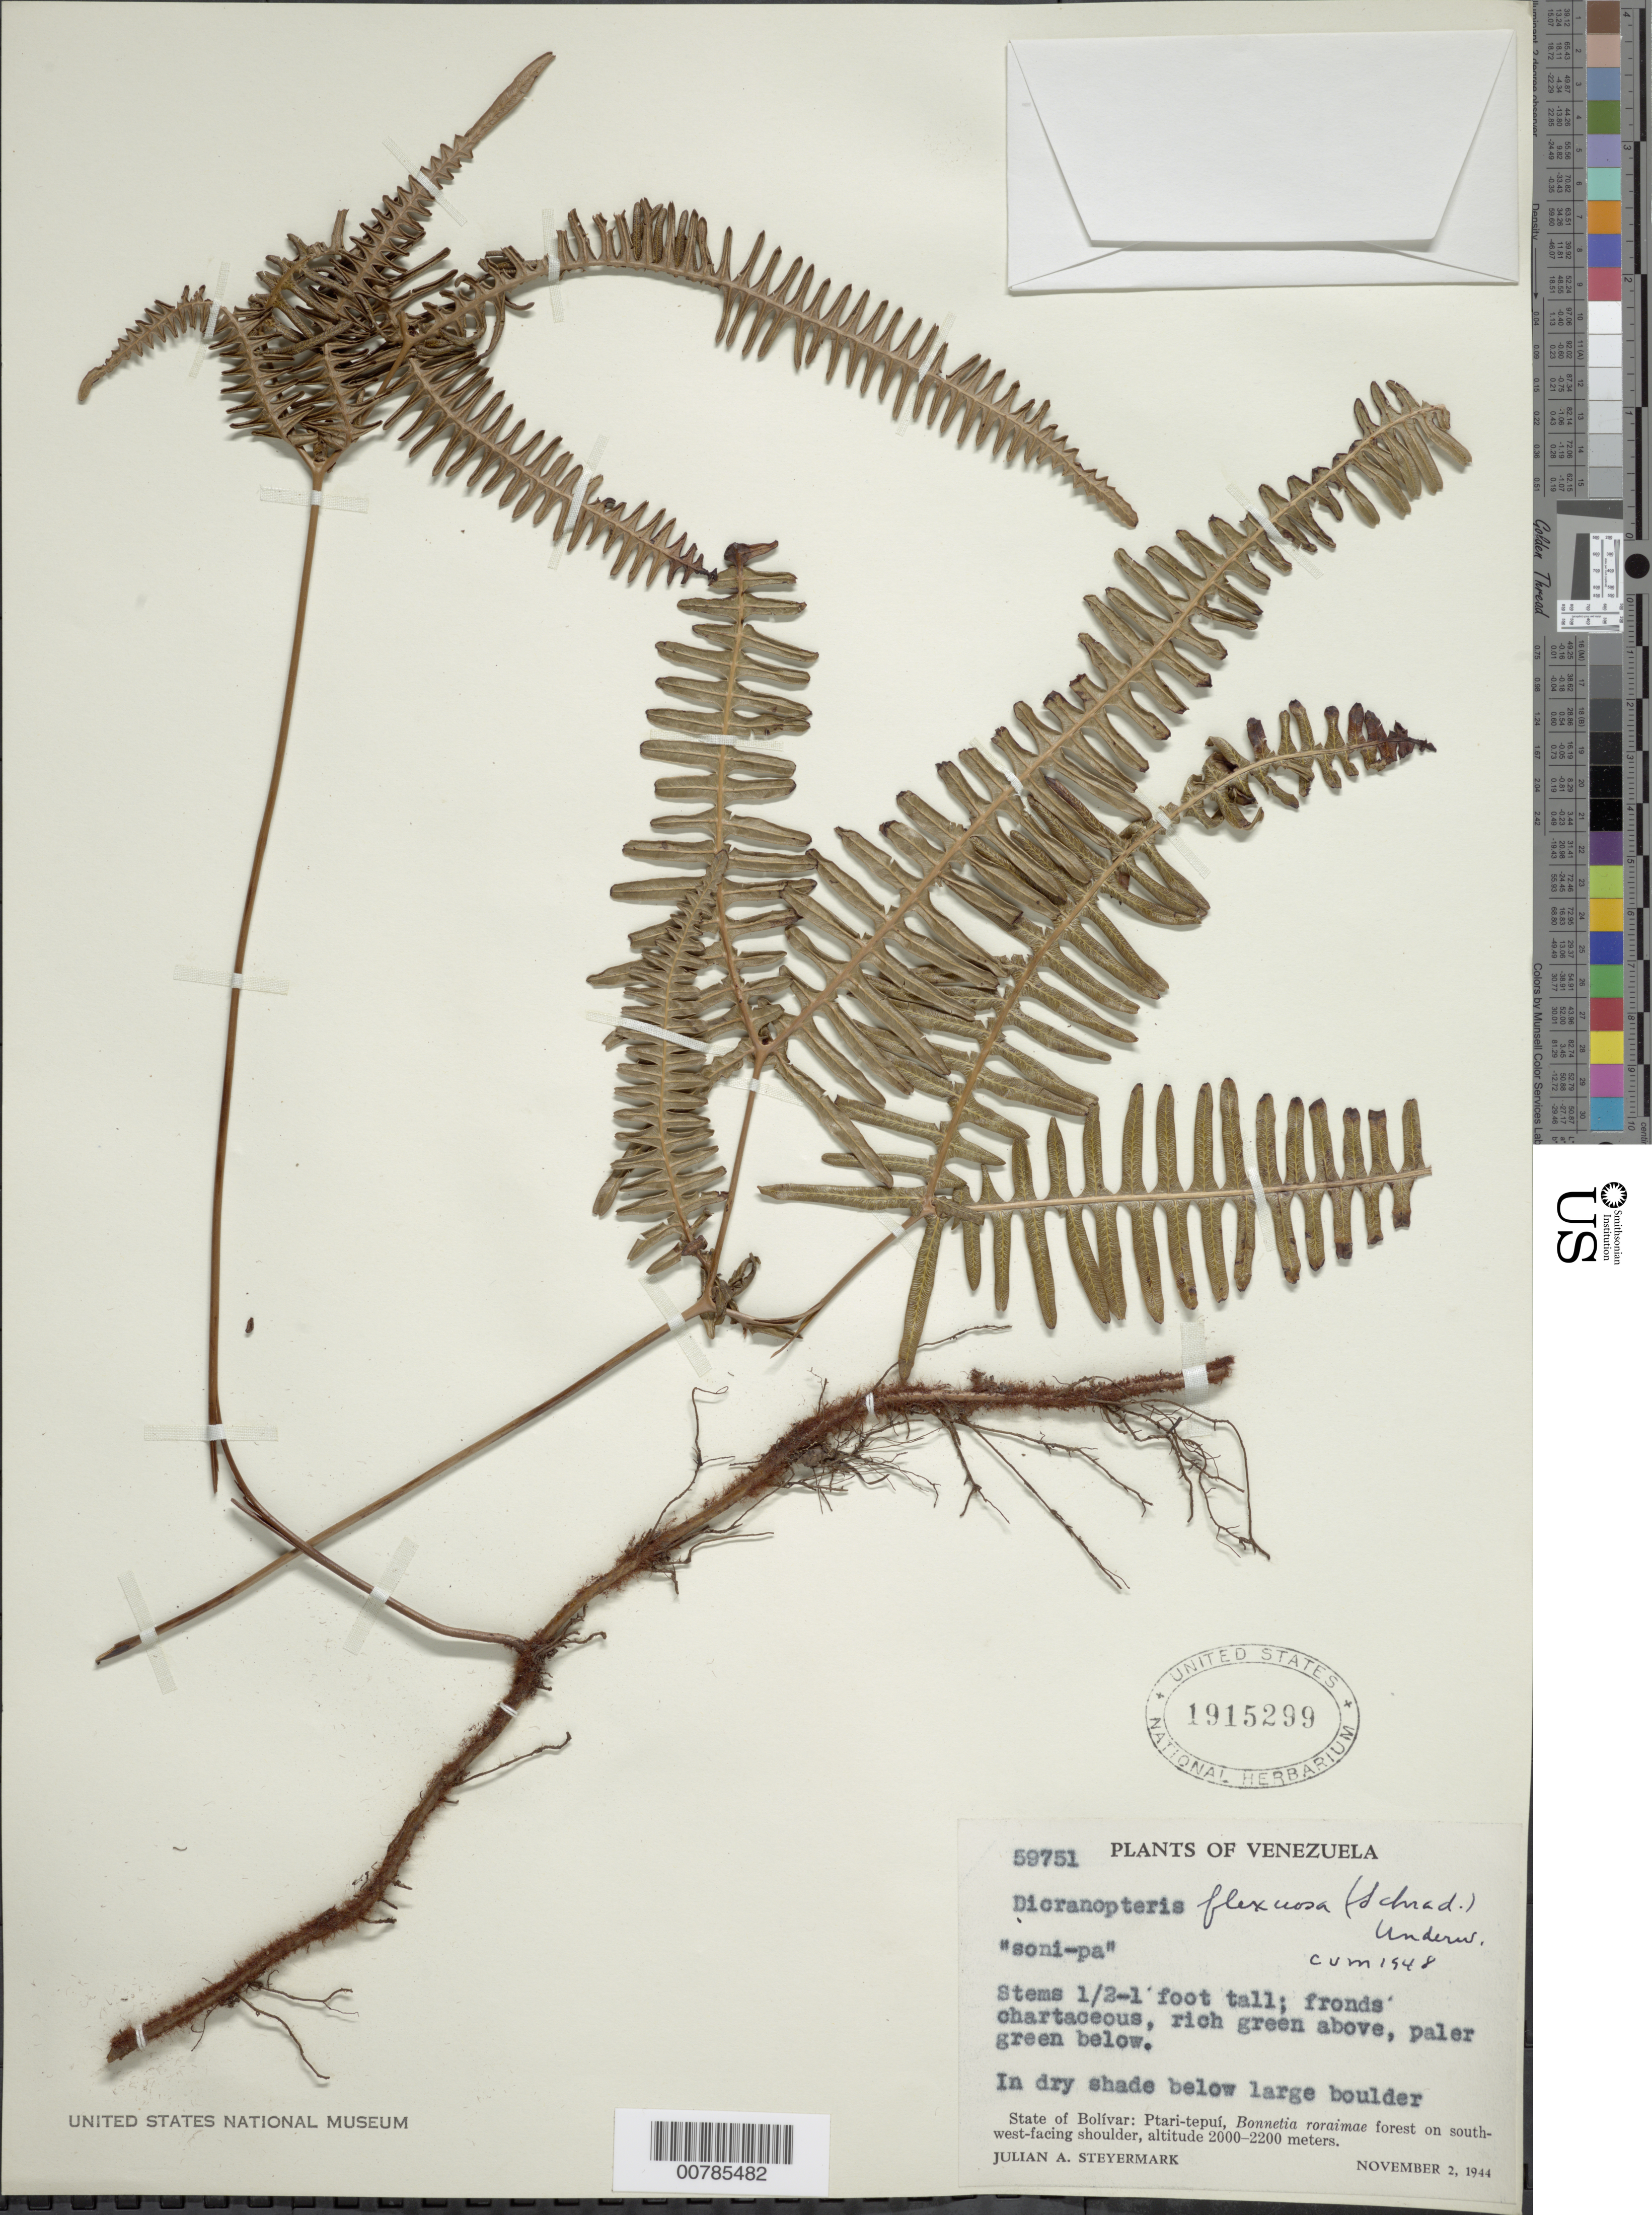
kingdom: Plantae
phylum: Tracheophyta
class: Polypodiopsida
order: Gleicheniales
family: Gleicheniaceae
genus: Dicranopteris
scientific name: Dicranopteris flexuosa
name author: (Schrad.) Underw.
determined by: Morton, C. V.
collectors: J. Steyermark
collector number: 59751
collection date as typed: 2-Nov-44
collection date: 1944-11-02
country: Venezuela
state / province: Bolívar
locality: Ptari-tepuí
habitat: Bonnetia roraimae forest on SW-facing shoulder, in dry shade below large boulder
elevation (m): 2000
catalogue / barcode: US 1915299